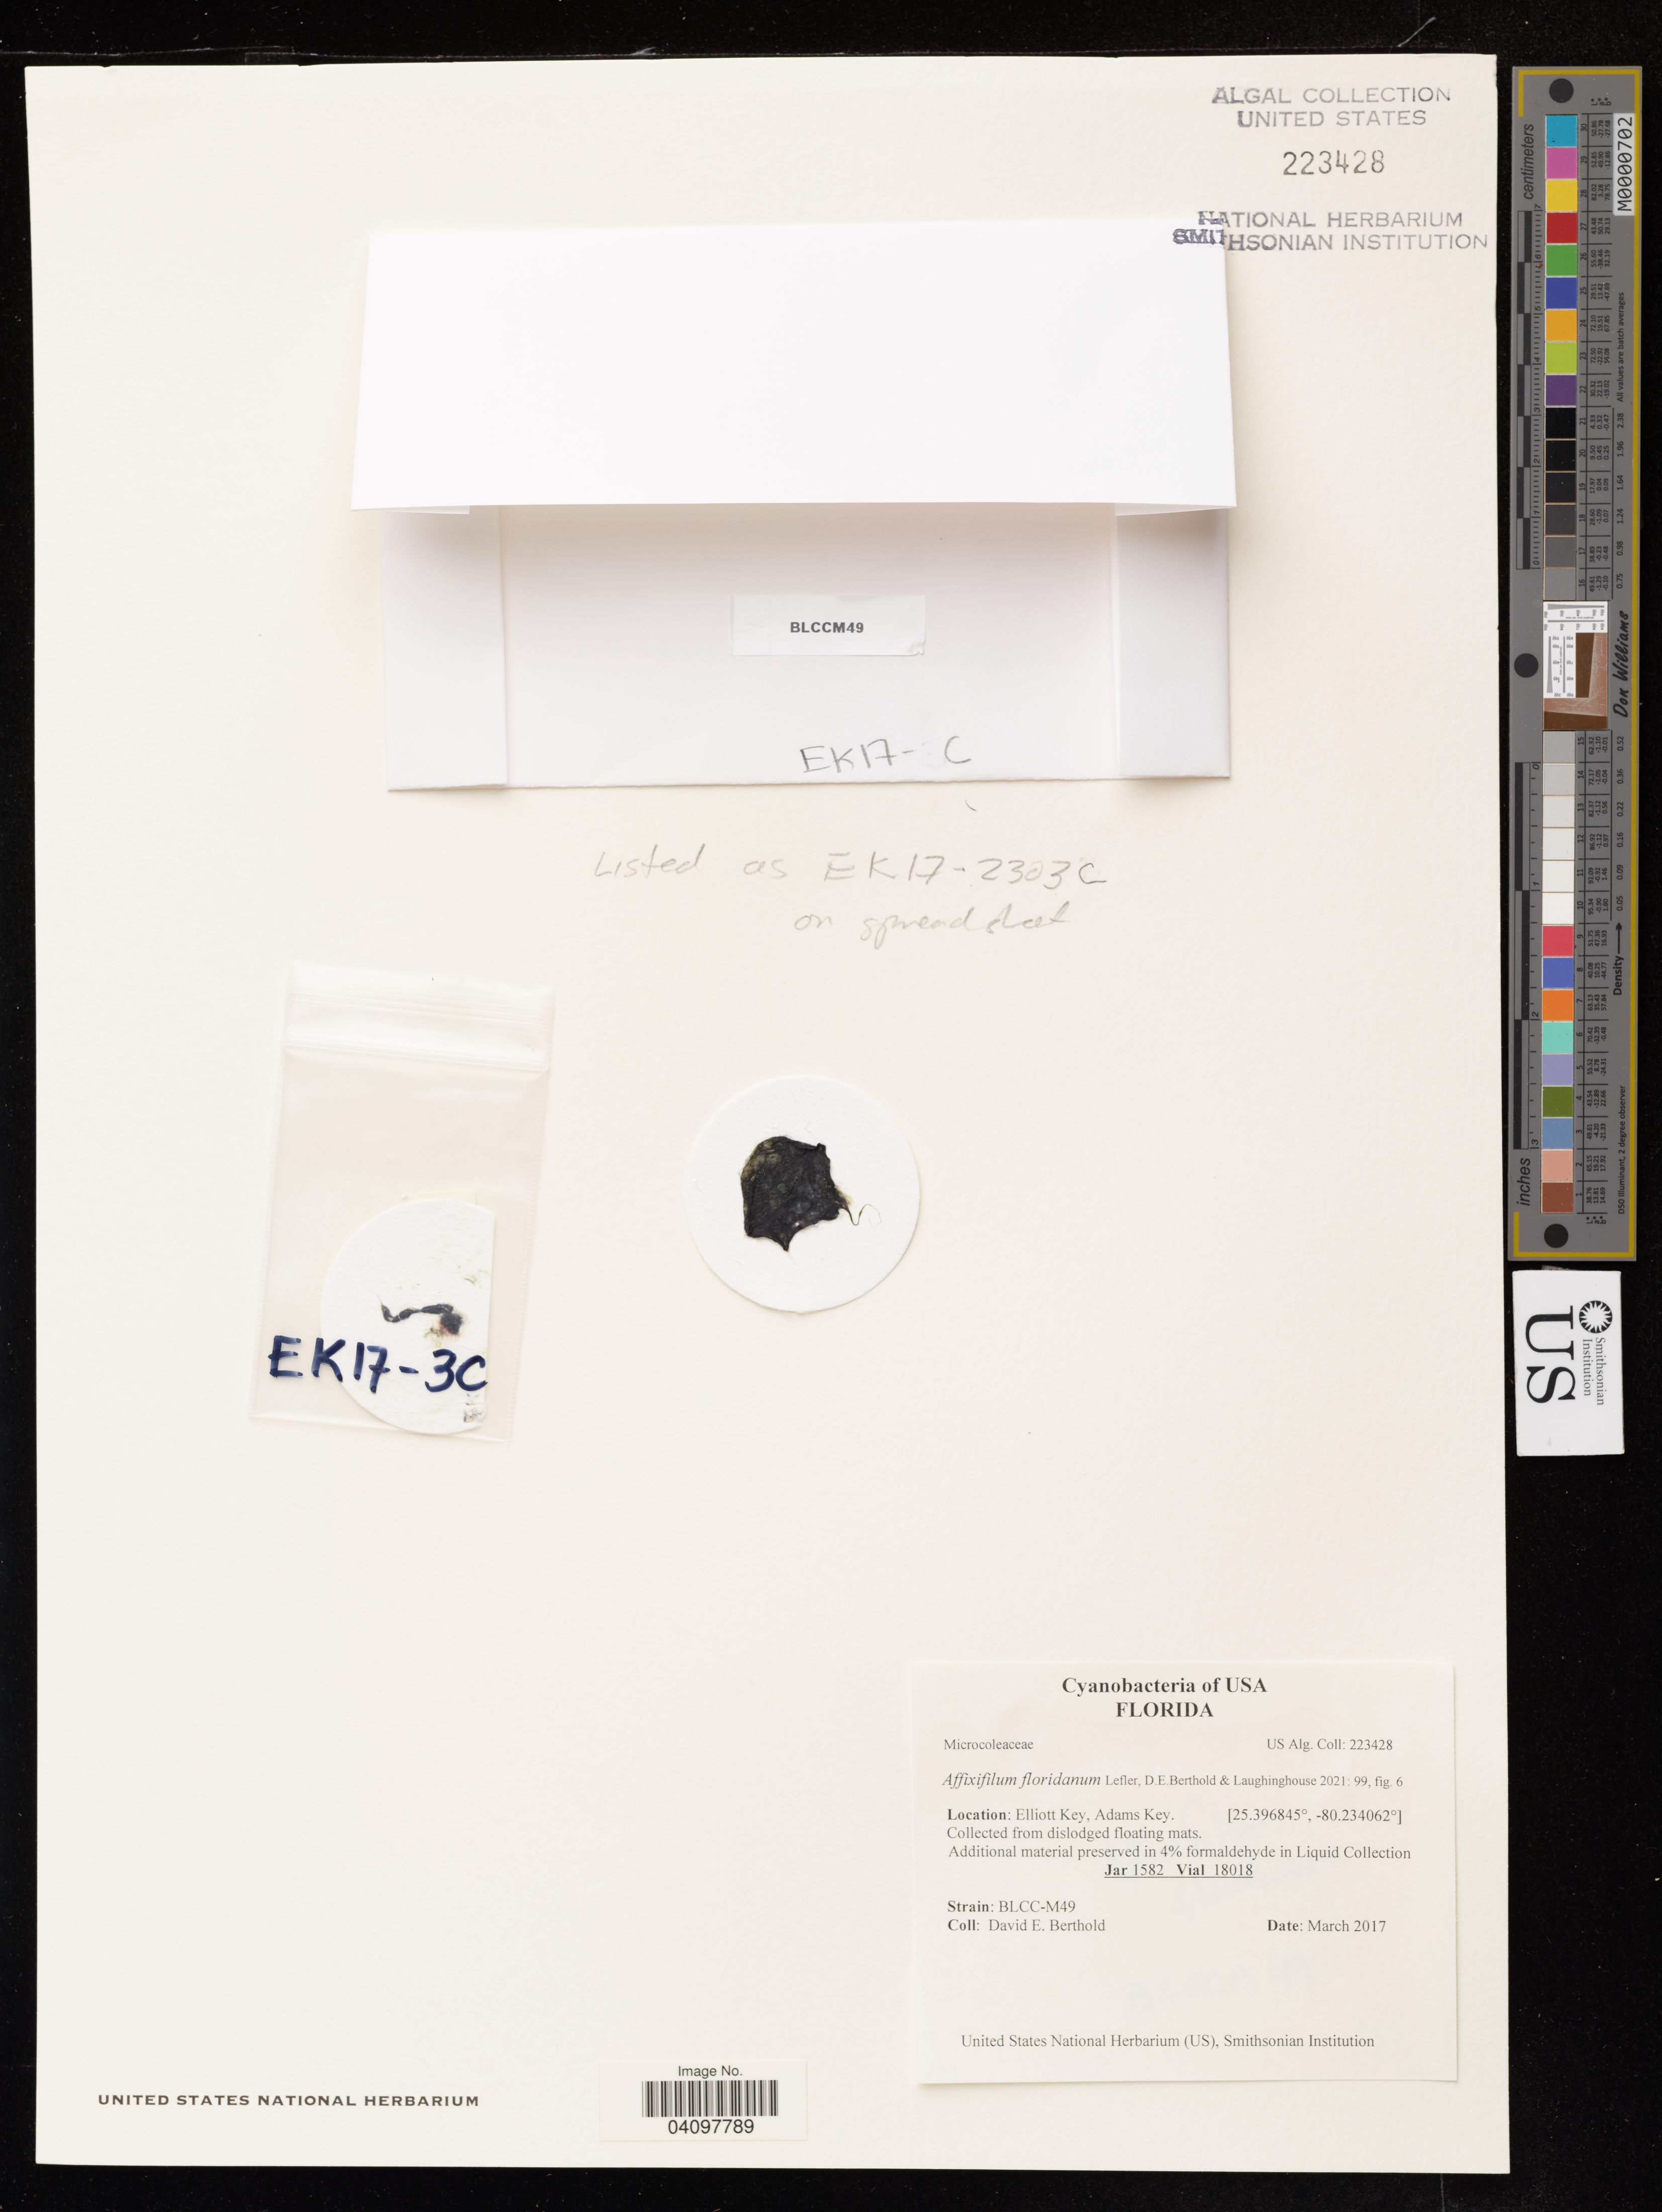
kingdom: Bacteria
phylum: Cyanobacteria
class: Cyanobacteriia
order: Cyanobacteriales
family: Microcoleaceae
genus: Affixifilum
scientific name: Affixifilum floridanum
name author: Lefler et al.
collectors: D. Berthold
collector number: BLCC-M49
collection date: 2017-03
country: United States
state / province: Florida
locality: Elliott Key, Adams Key.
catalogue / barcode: US 223428